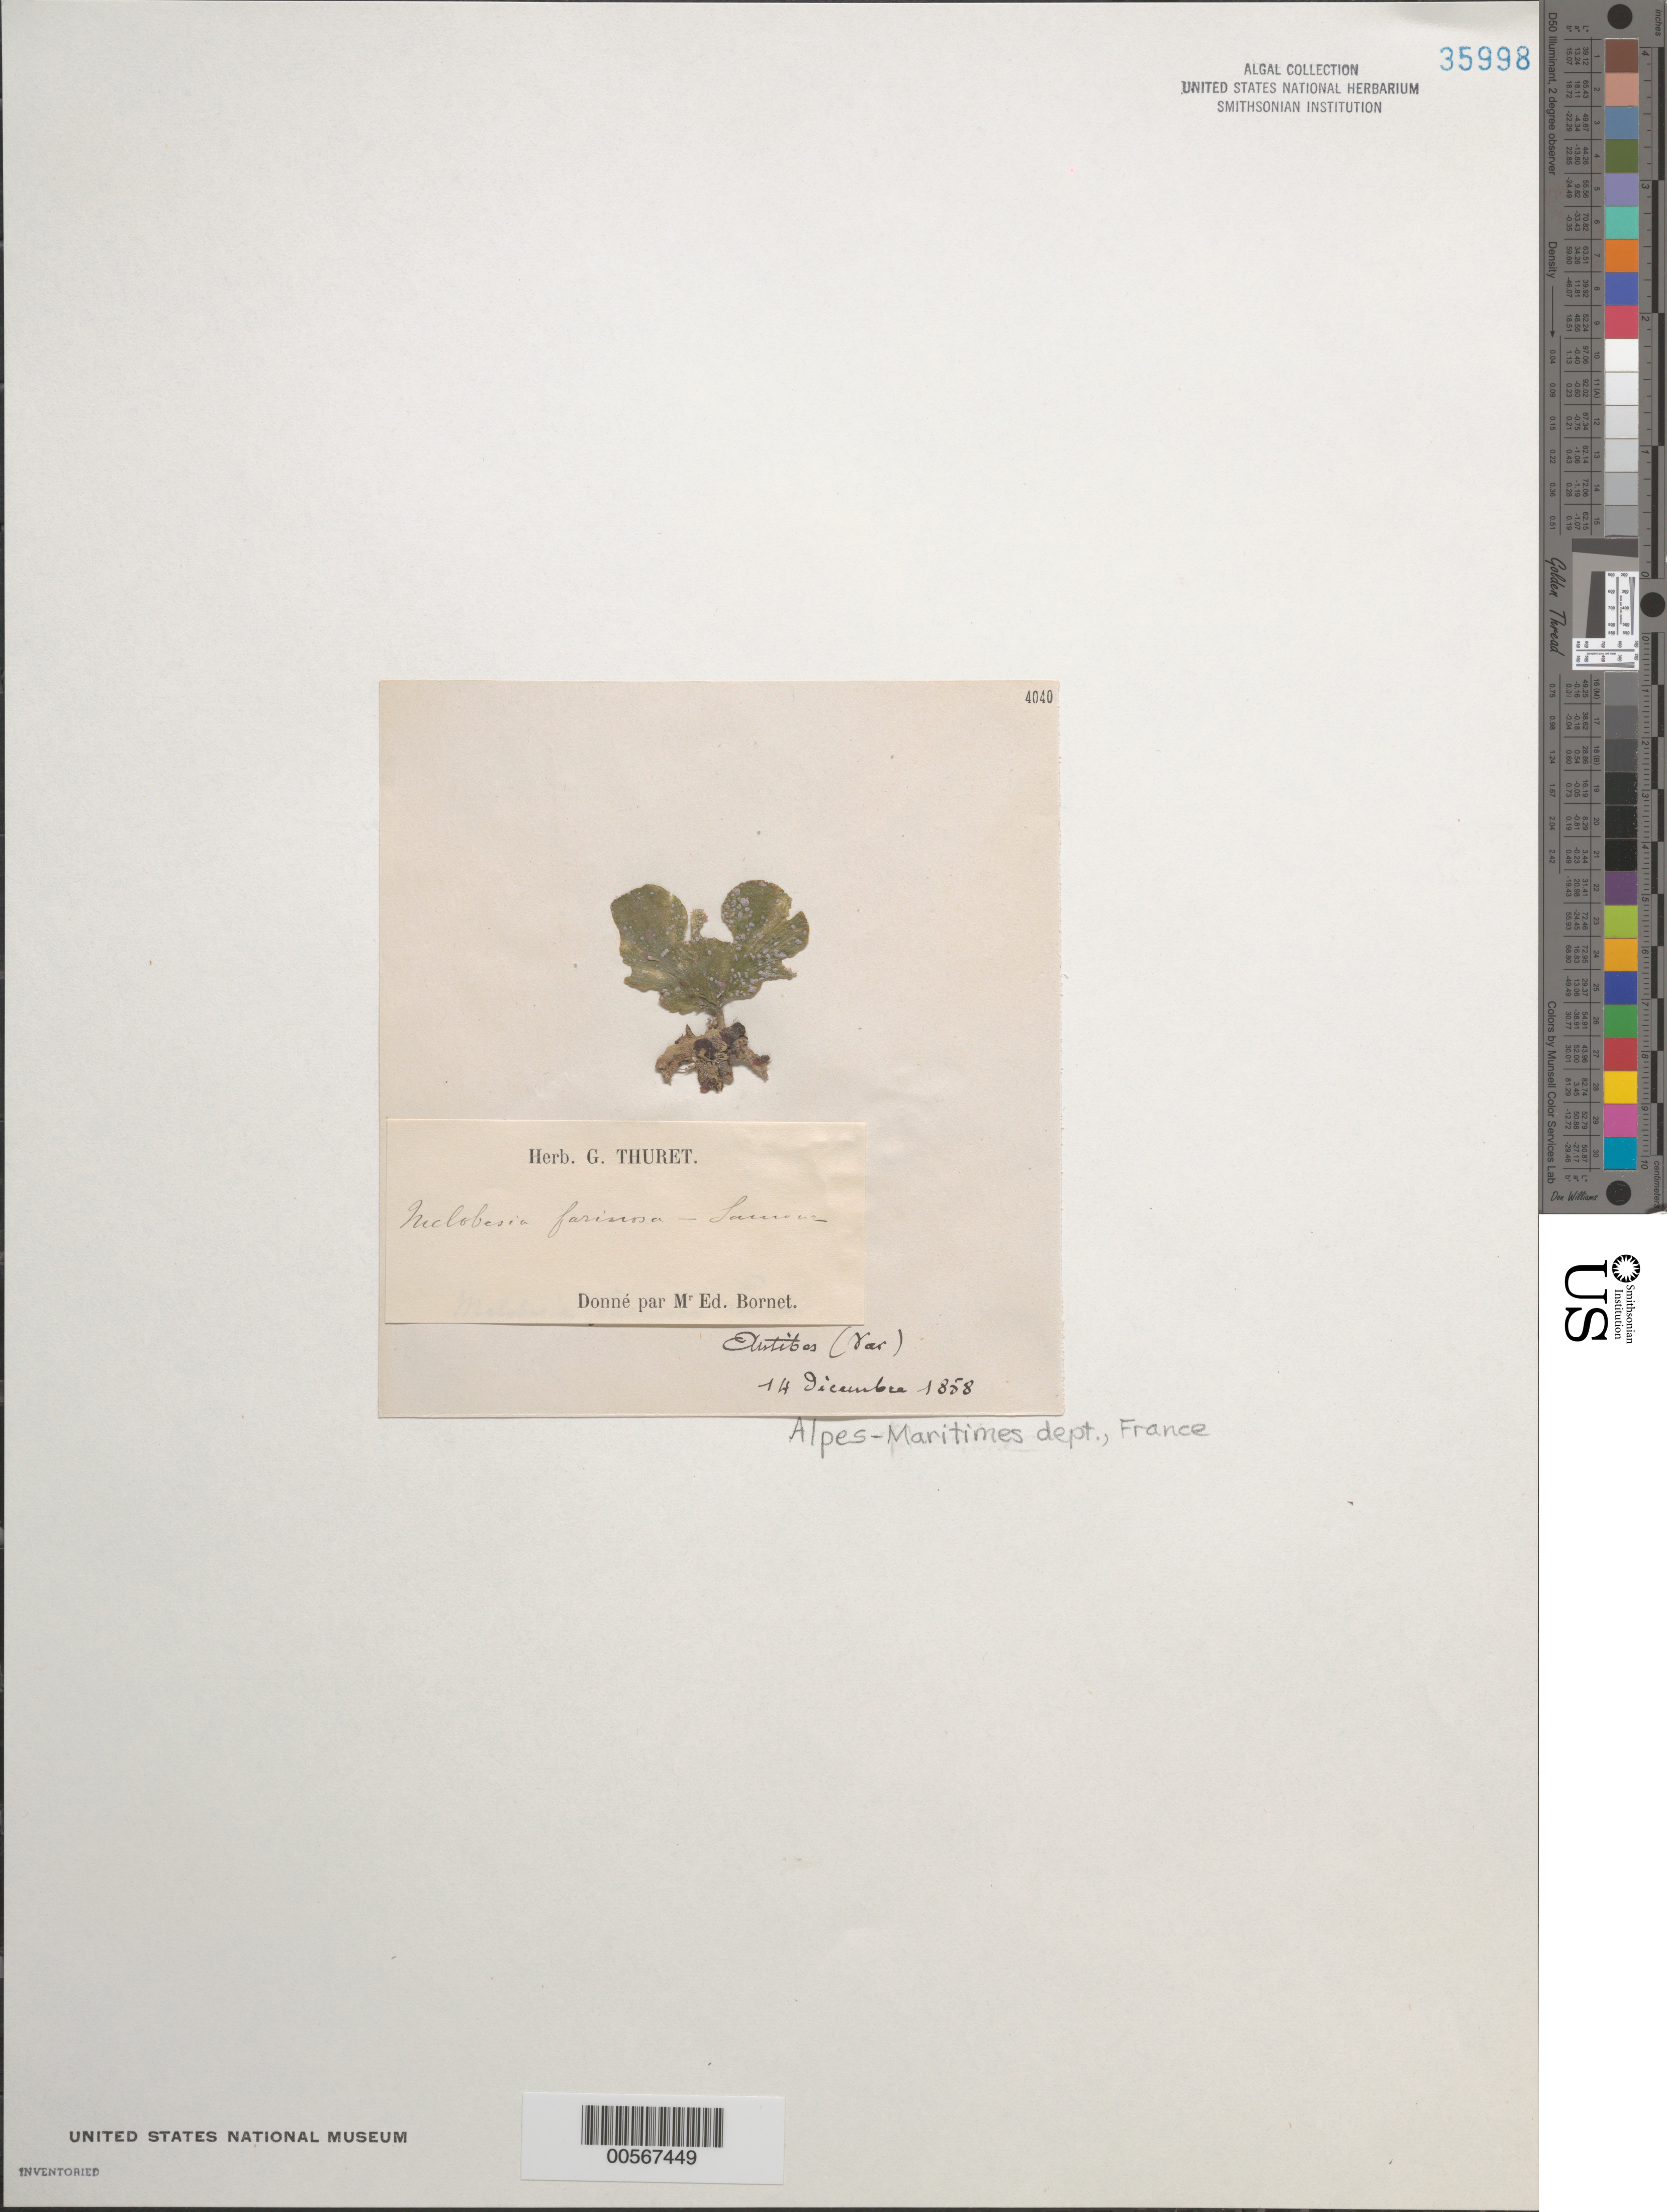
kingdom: Plantae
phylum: Rhodophyta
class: Florideophyceae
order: Corallinales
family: Hydrolithaceae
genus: Hydrolithon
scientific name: Hydrolithon farinosum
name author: (J.V.Lamouroux) Penrose & Y.M. Chamb.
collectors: Thuret, G. (herbarium)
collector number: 4040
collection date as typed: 14 Dec 1858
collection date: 1858-12-14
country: France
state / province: Provence-Alpes-Côte d'Azur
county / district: Alpes-Maritimes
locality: Antibes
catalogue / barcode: US 35998